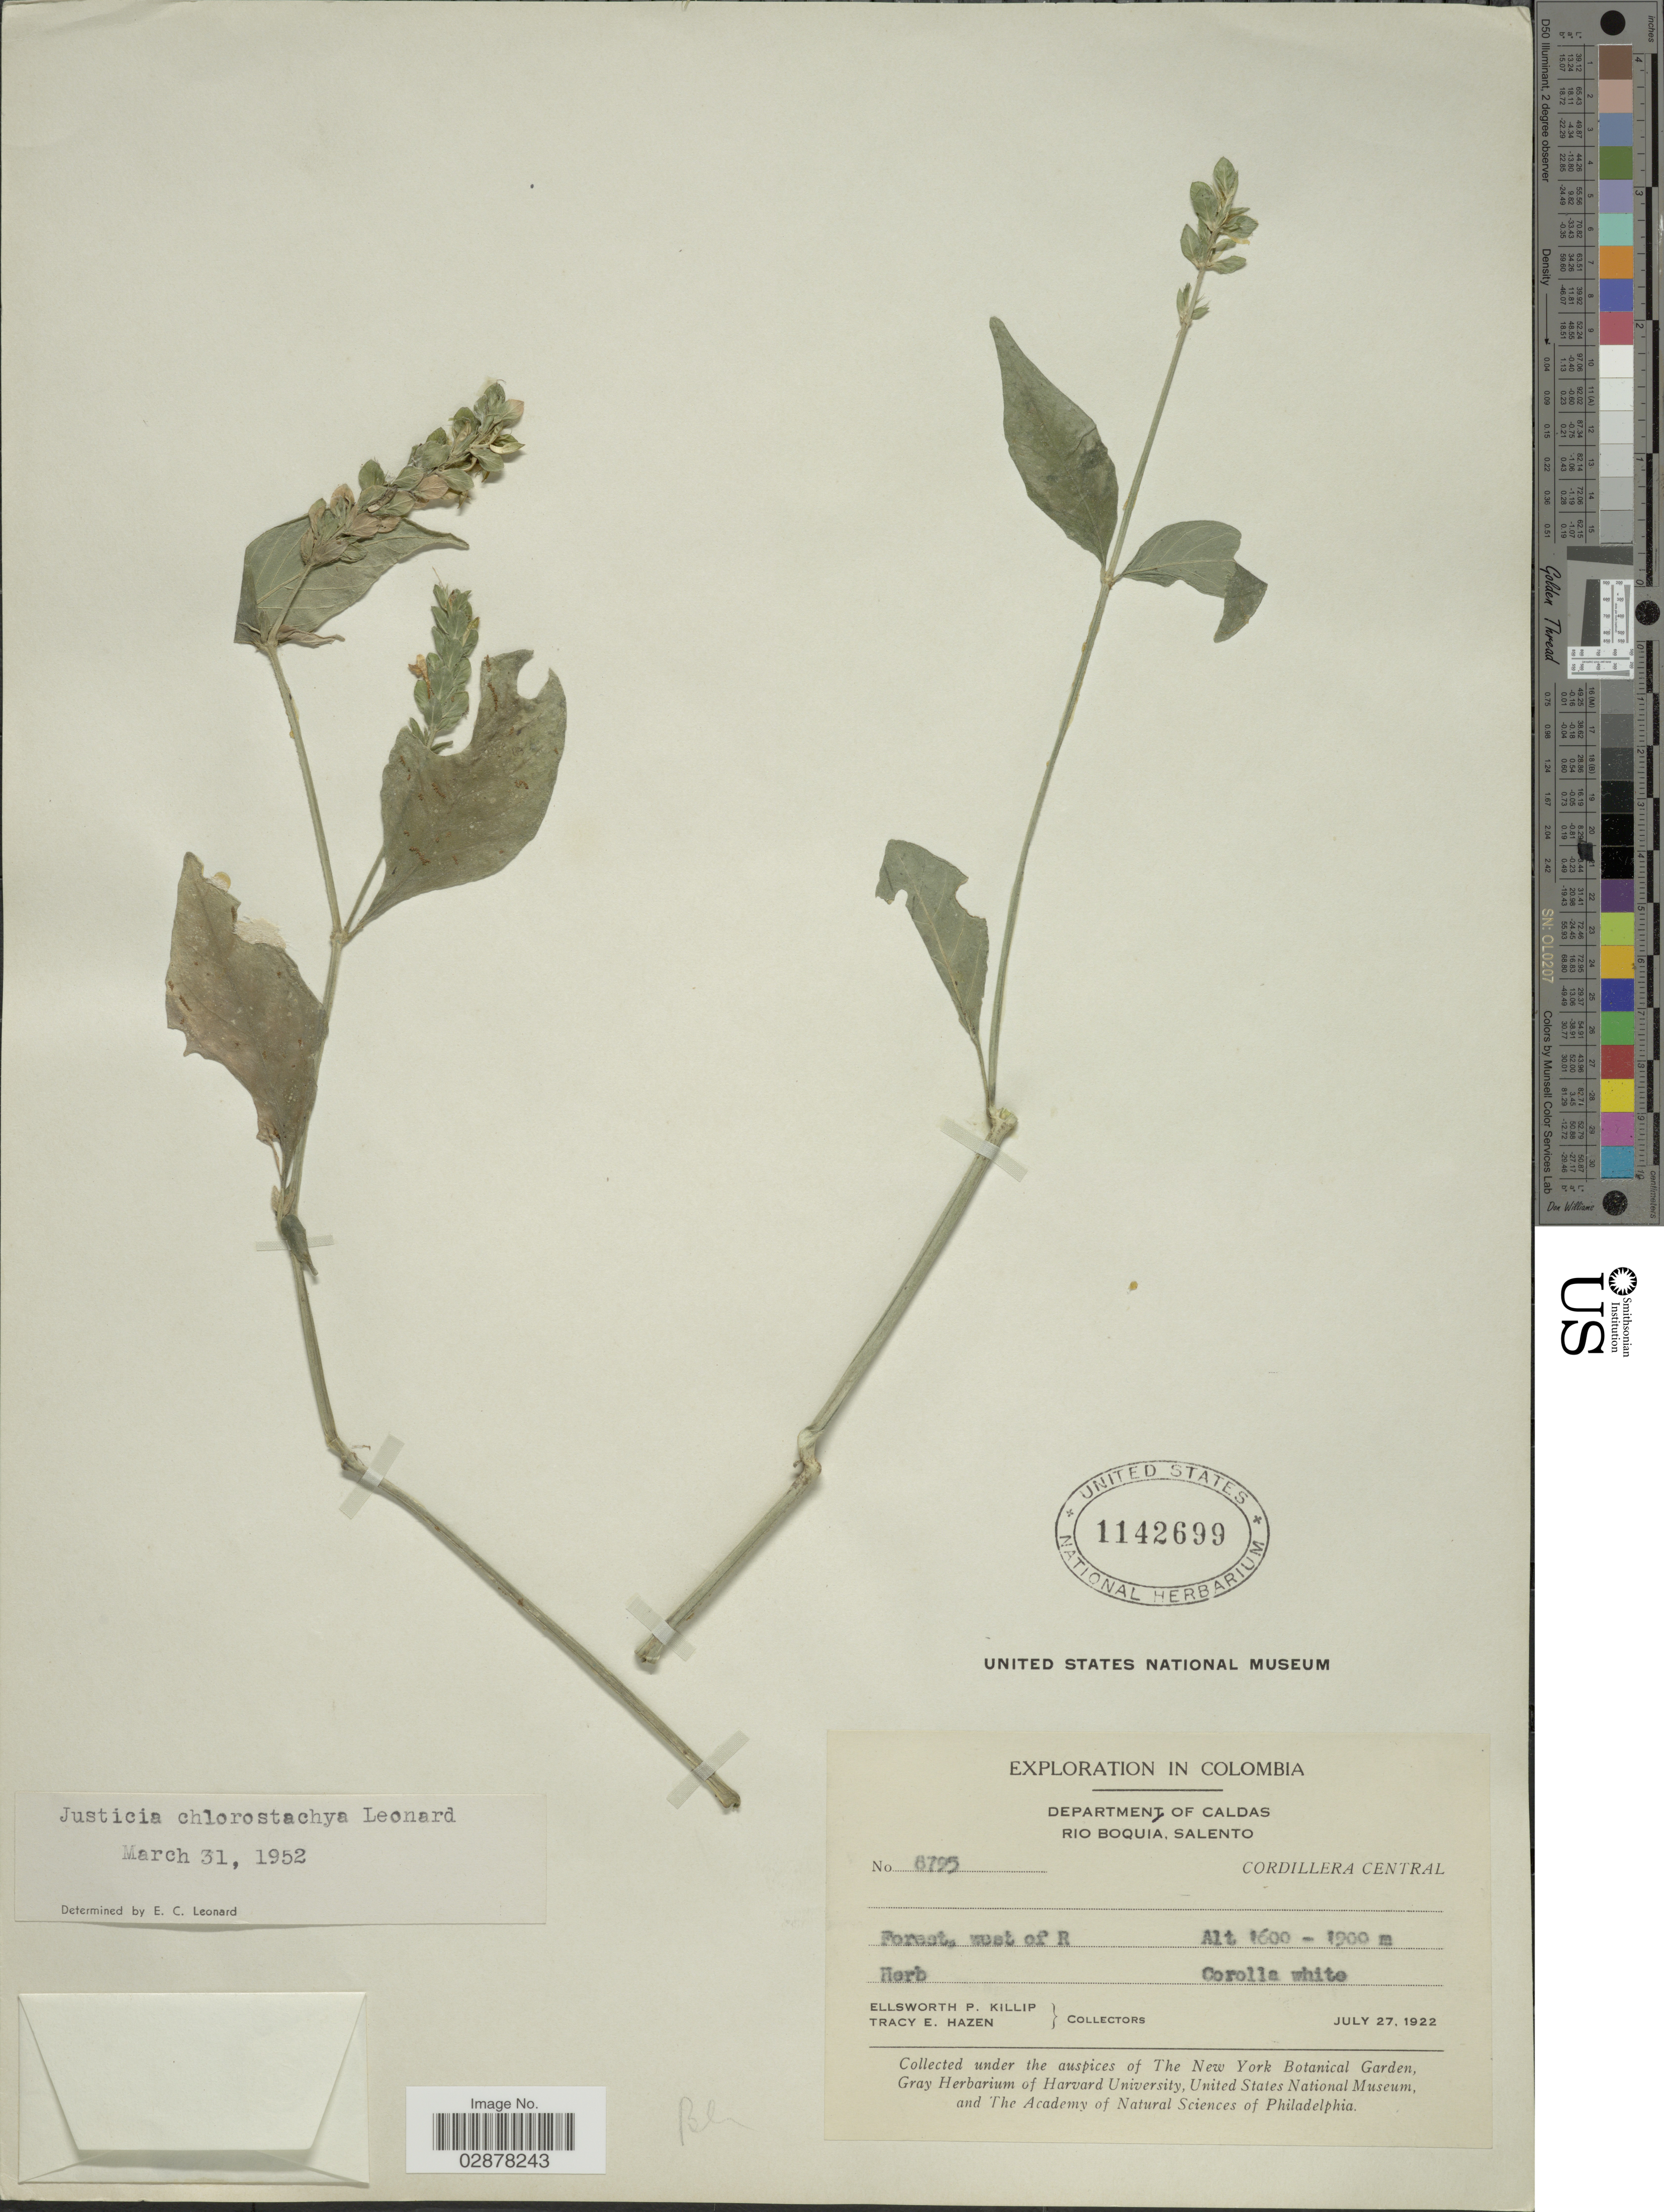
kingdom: Plantae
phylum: Tracheophyta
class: Magnoliopsida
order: Lamiales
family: Acanthaceae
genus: Justicia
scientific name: Justicia chlorostachya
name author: Leonard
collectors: E. P. Killip & T. E. Hazen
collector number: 8795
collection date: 1922-07-27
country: Colombia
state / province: Caldas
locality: Department of Caldas, Rio Boquía, Salento, Cordillera Central, Forest west of R.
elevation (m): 1600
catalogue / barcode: US 1142699